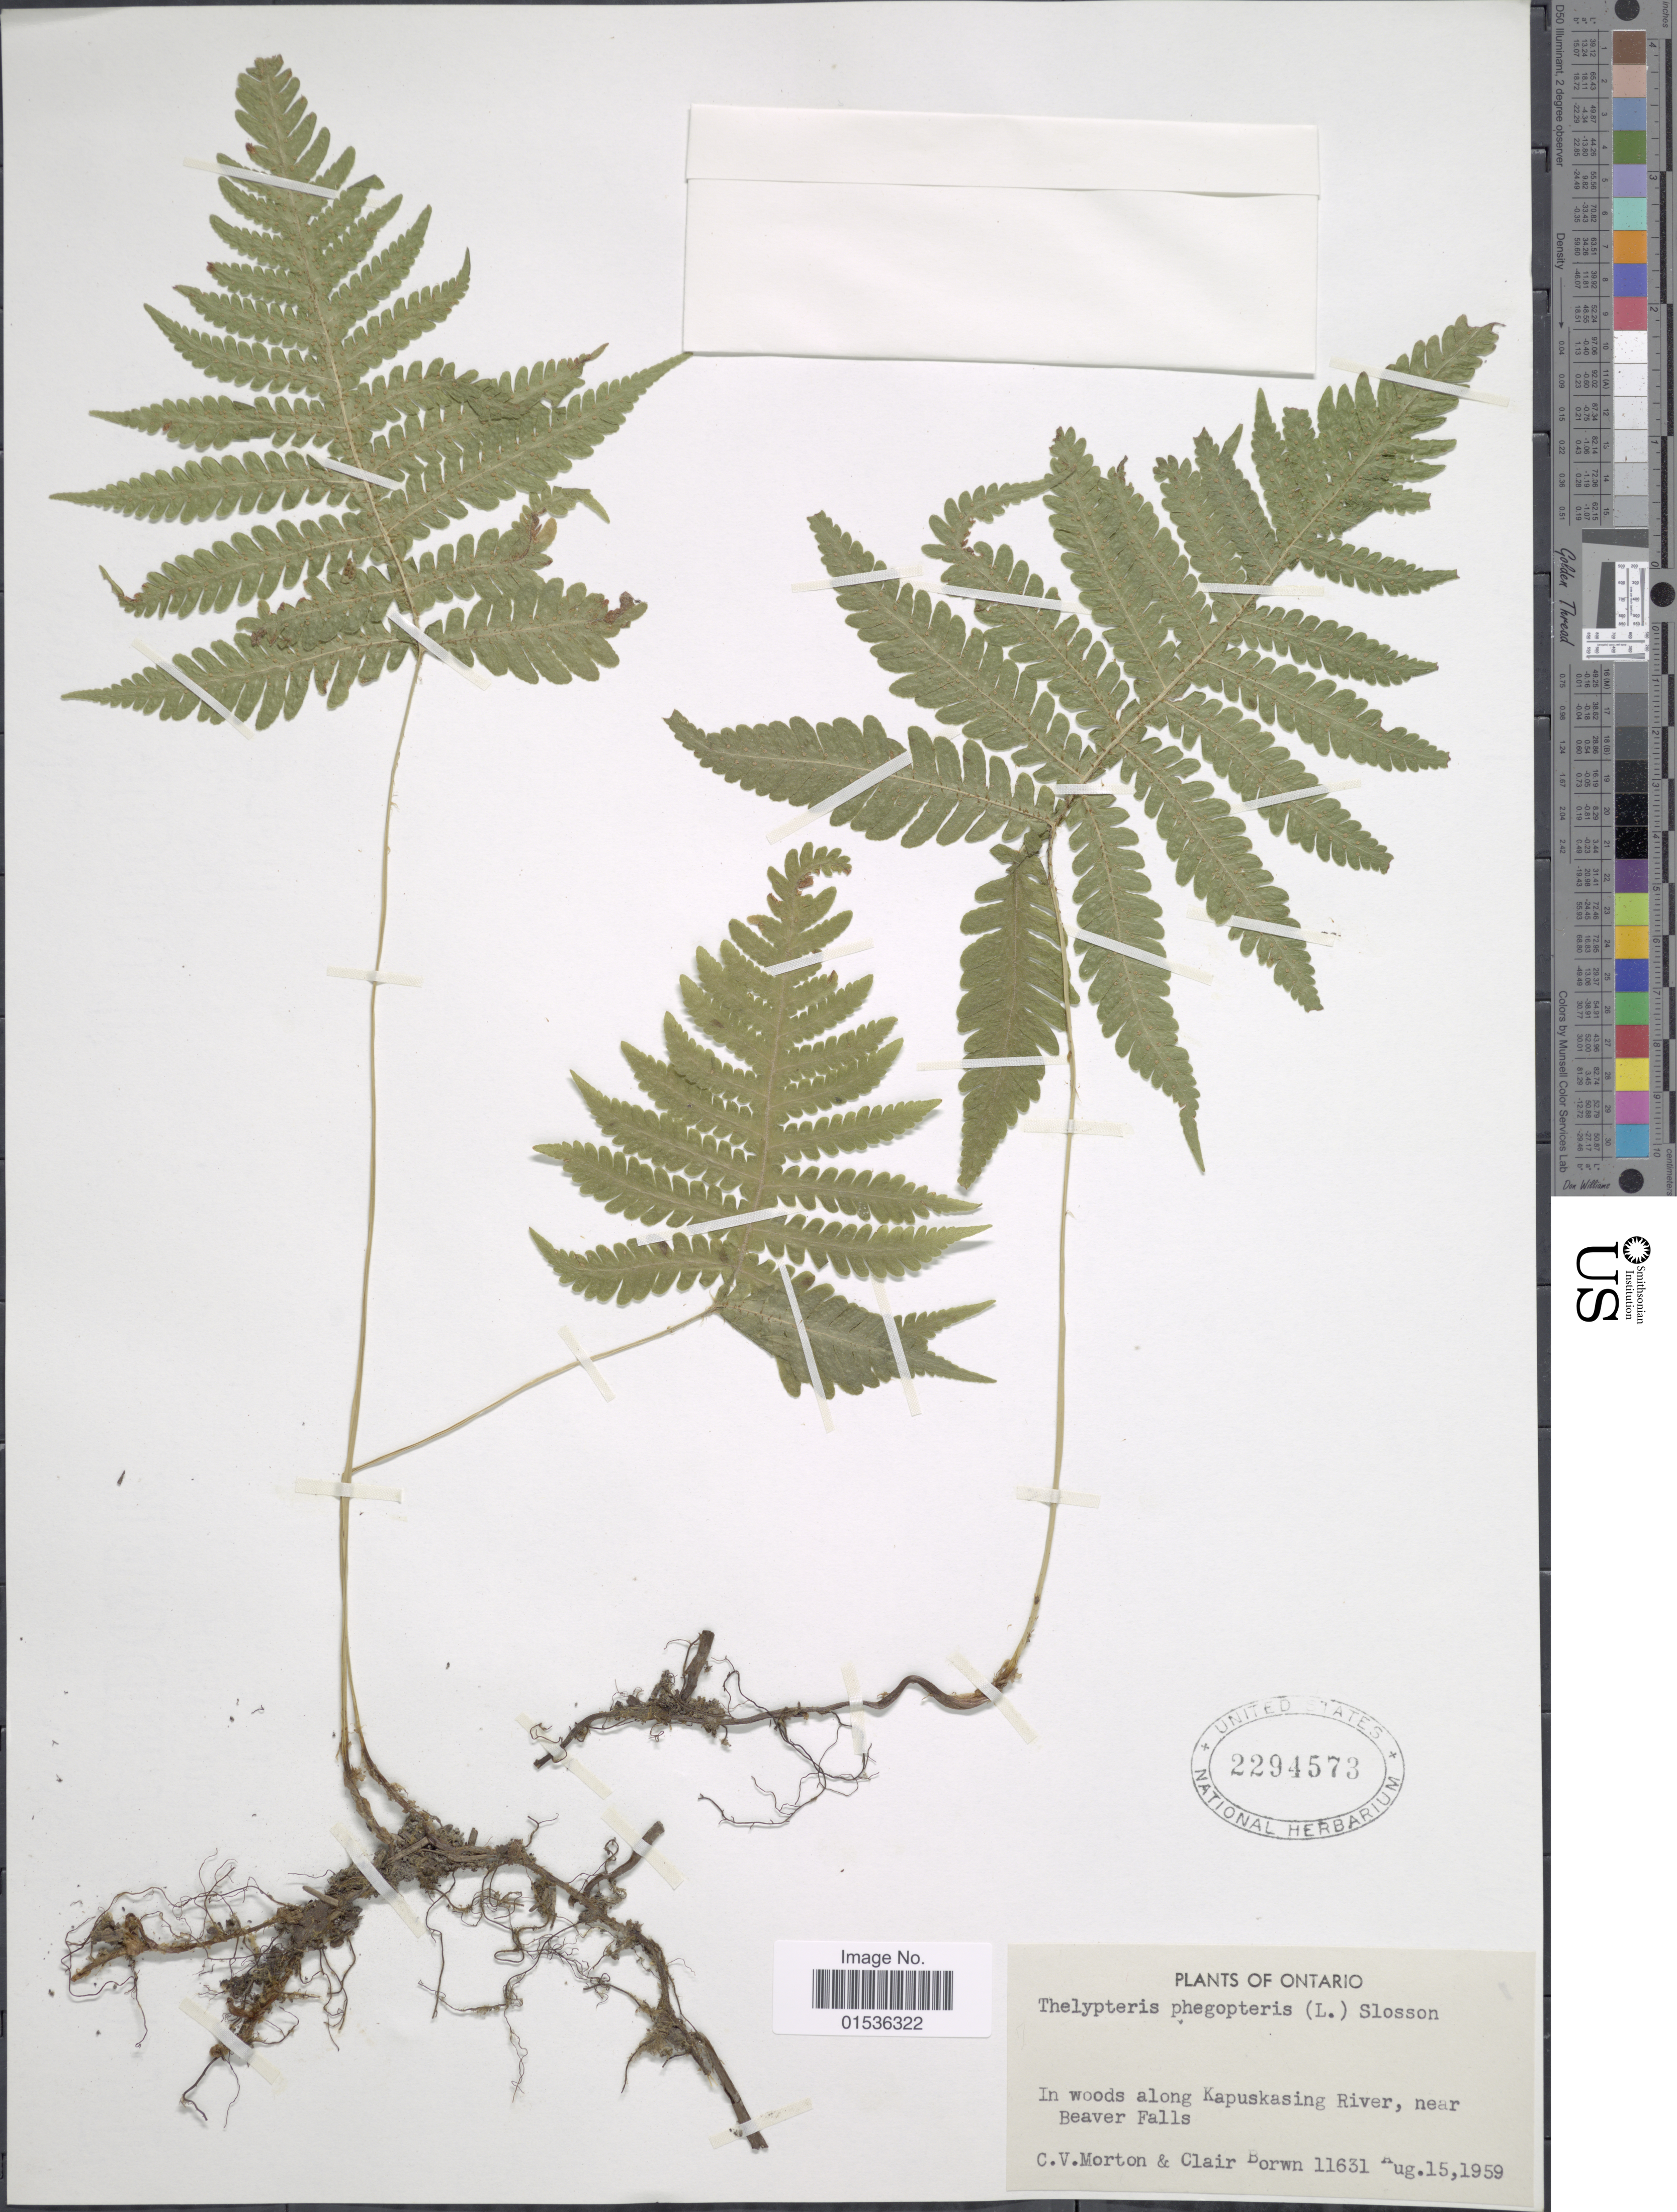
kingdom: Plantae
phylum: Tracheophyta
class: Polypodiopsida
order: Polypodiales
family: Thelypteridaceae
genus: Phegopteris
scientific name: Phegopteris connectilis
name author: (Michx.) Watt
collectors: C. V. Morton & C. A. Brown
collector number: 11631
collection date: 1959-08-15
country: Canada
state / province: Ontario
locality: Ontario, In woods along Kapuskasing River, near Beaver Falls.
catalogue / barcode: US 2294573